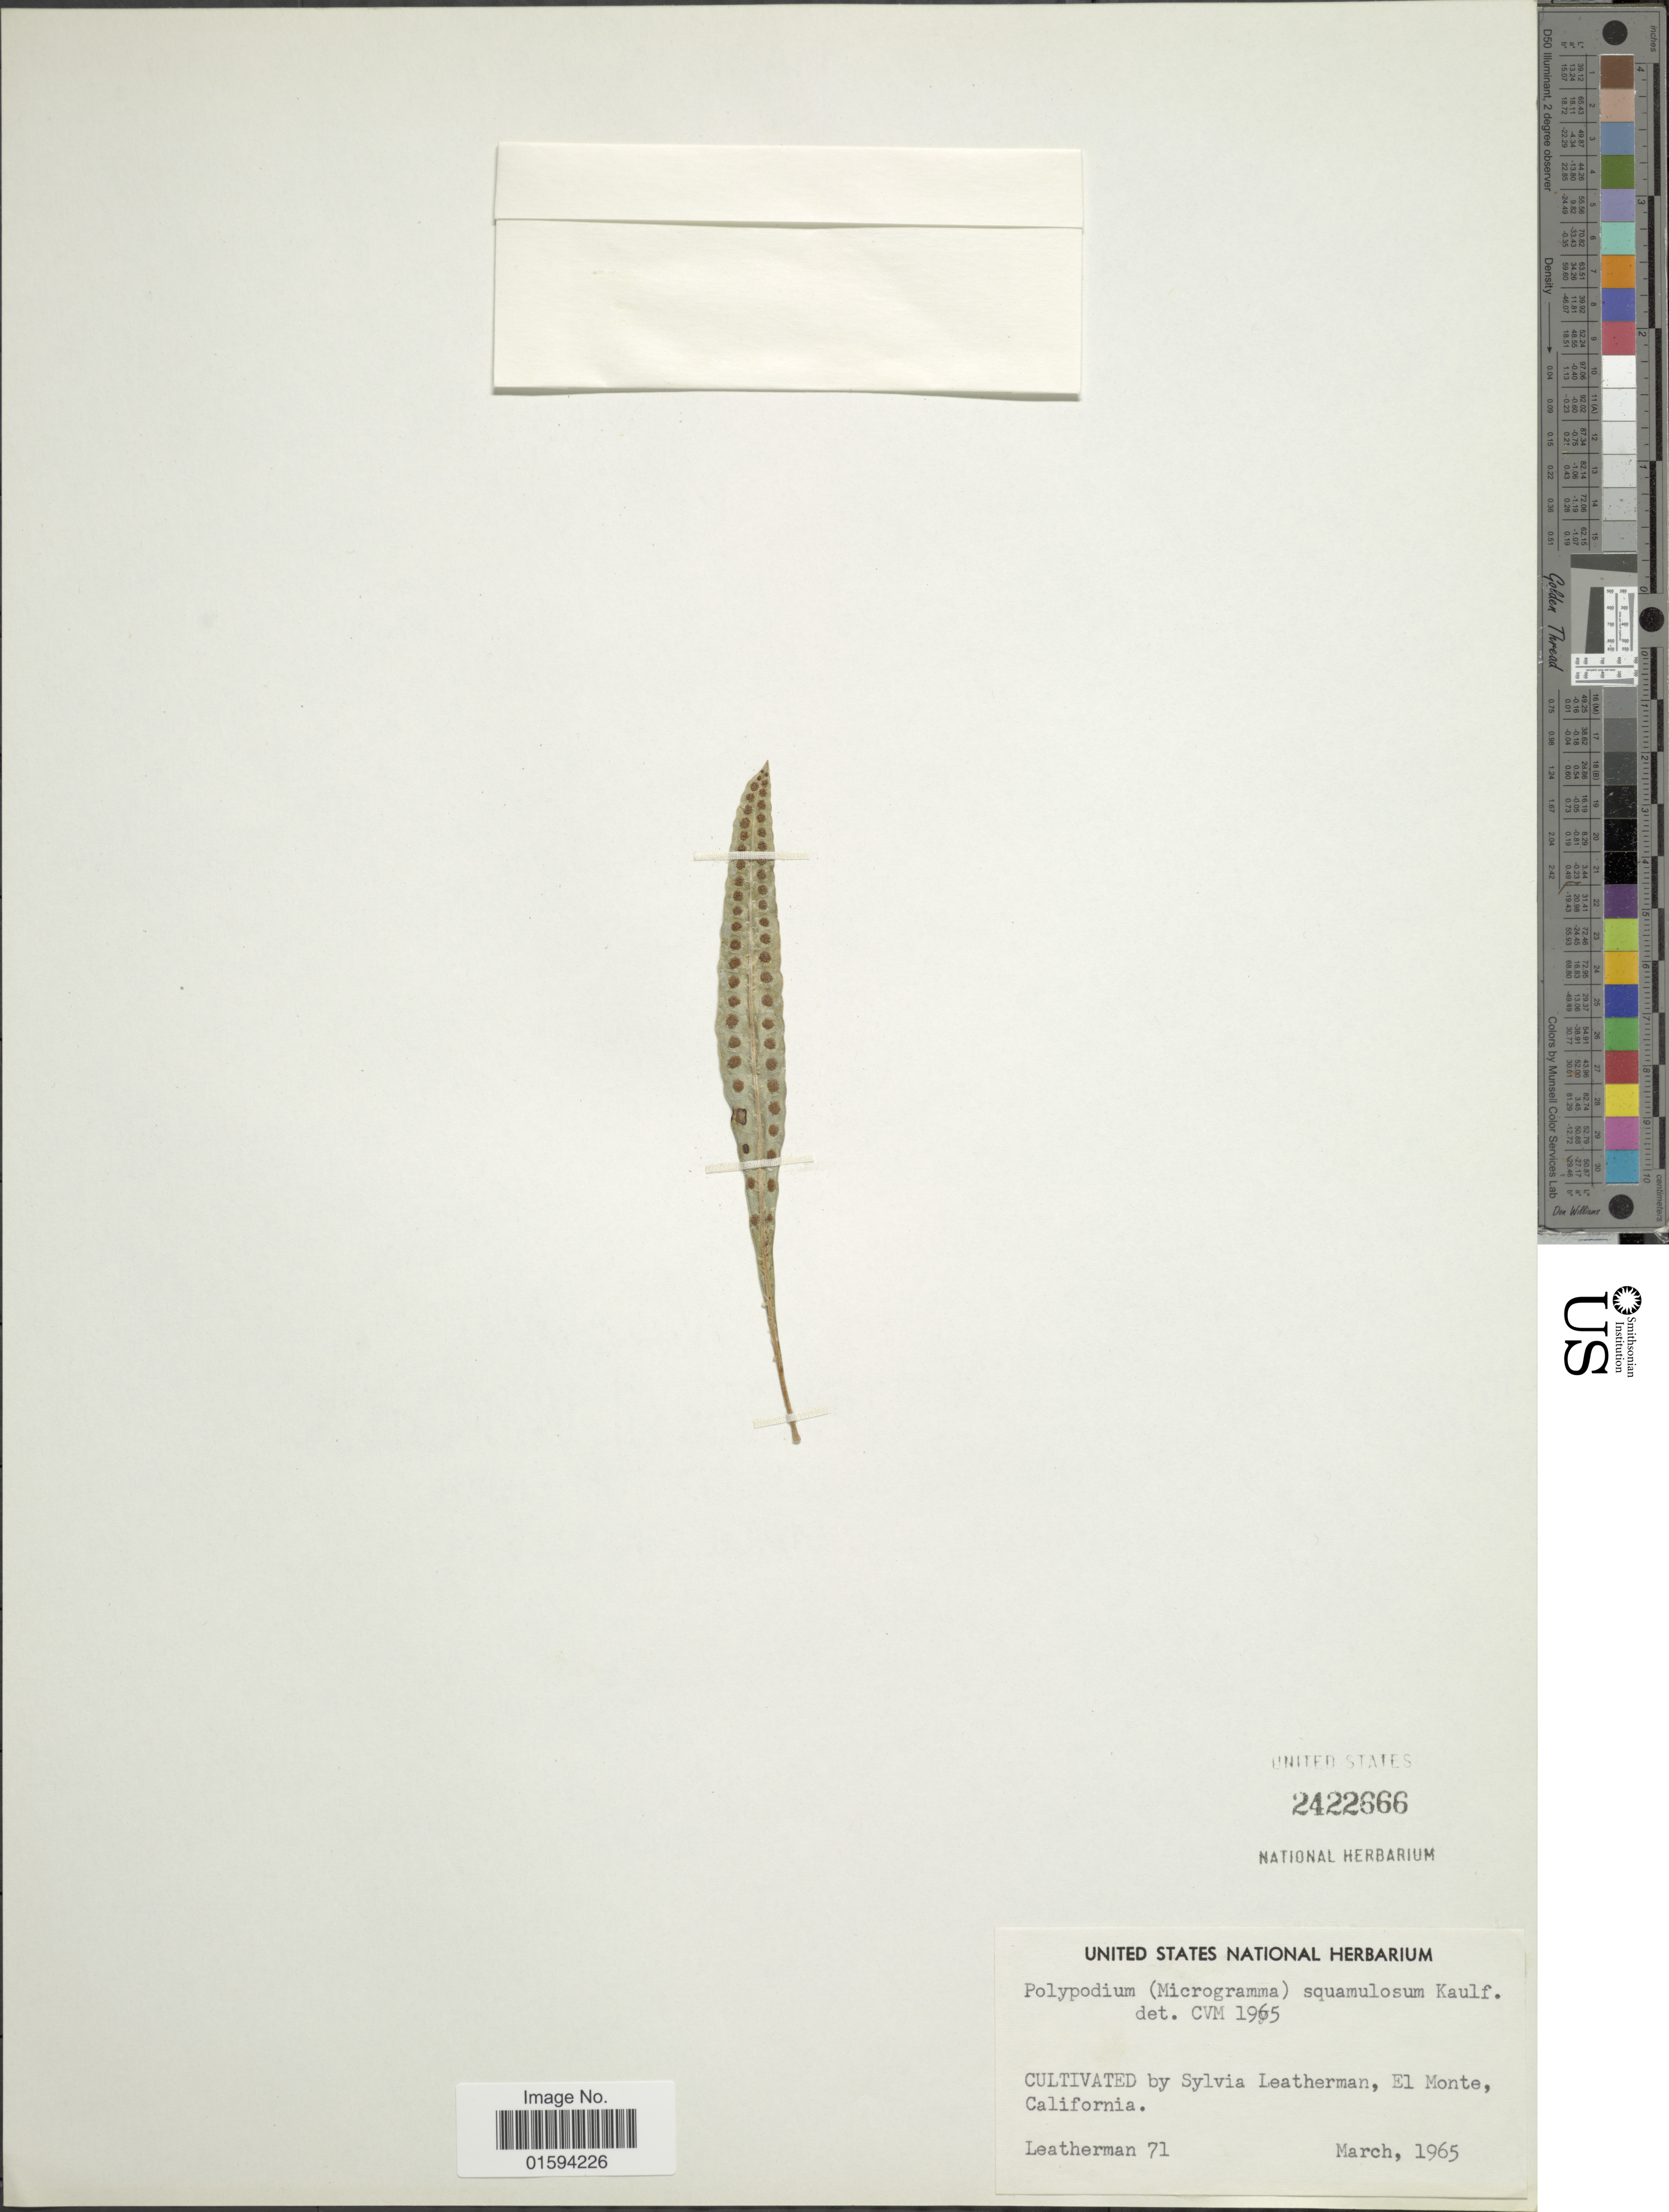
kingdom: Plantae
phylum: Tracheophyta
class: Polypodiopsida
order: Polypodiales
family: Polypodiaceae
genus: Polypodium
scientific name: Polypodium squamulosum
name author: Kaulf.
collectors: S. Leatherman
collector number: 71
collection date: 1965-03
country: United States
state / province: California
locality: El Monte, California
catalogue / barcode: US 2422666